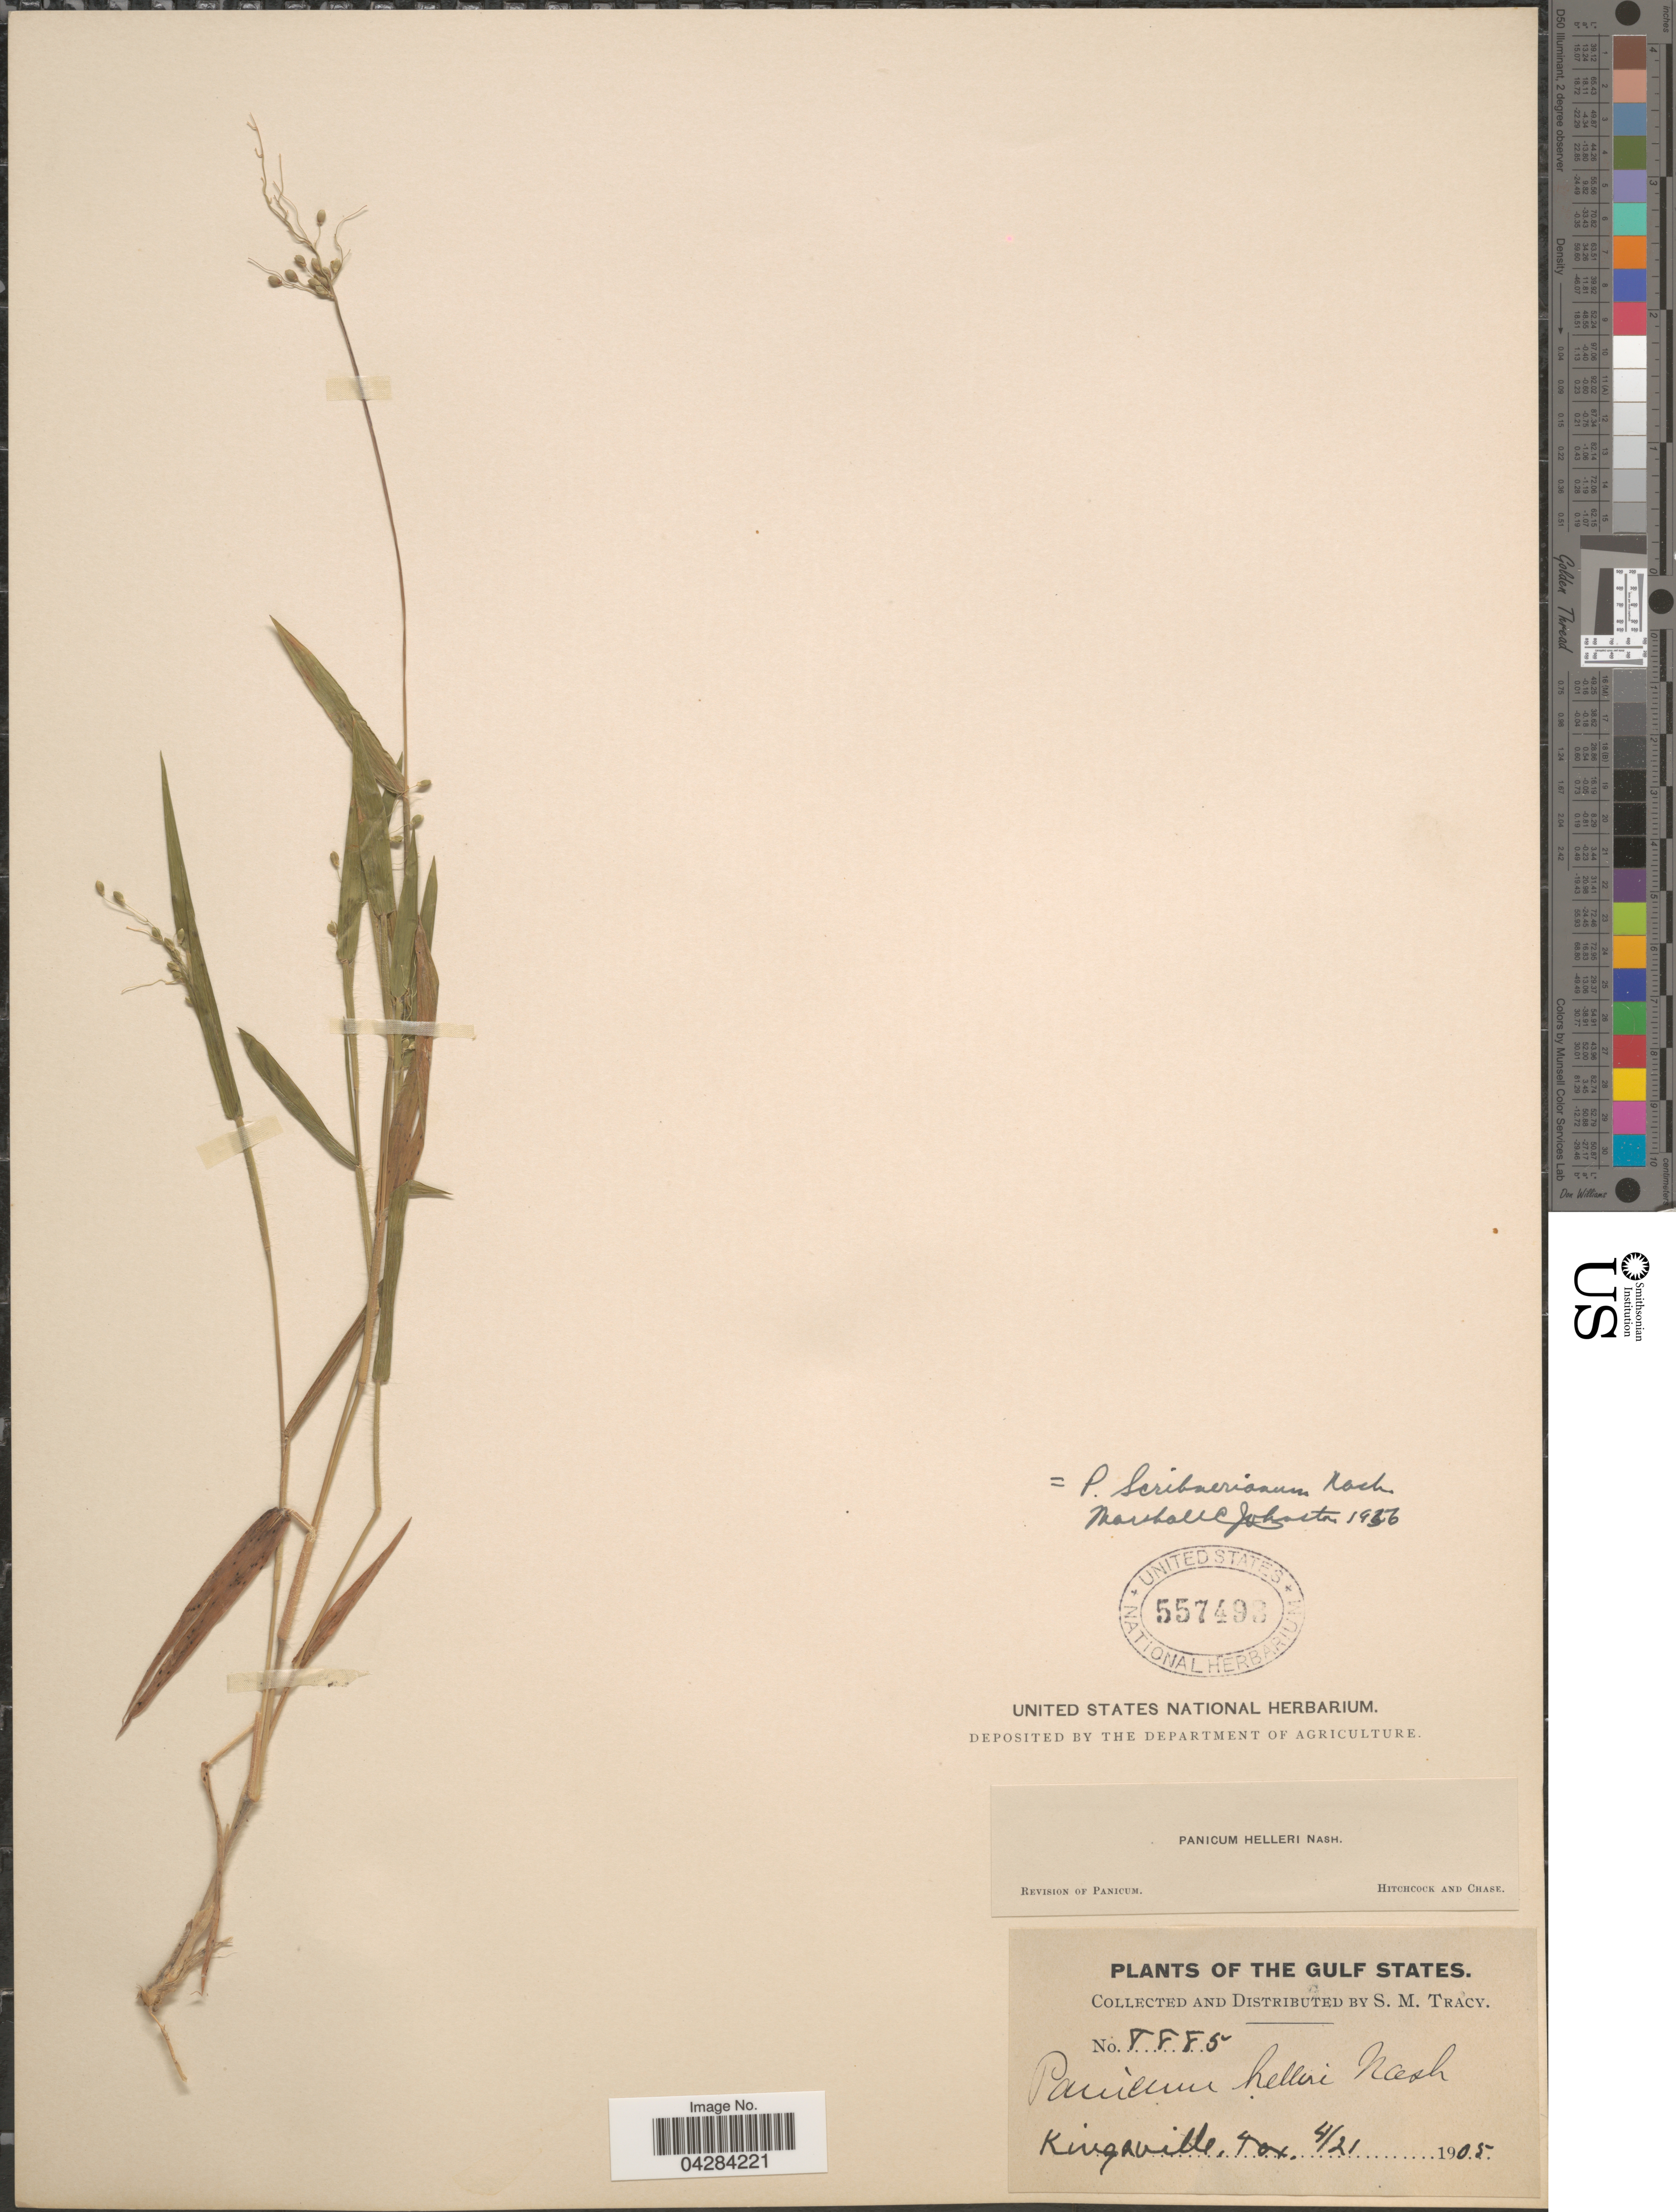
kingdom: Plantae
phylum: Tracheophyta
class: Liliopsida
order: Poales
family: Poaceae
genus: Dichanthelium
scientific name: Dichanthelium oligosanthes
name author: (Schult.) Gould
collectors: S. M. Tracy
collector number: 8885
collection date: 1905-04-21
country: United States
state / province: Texas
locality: The Gulf States. Kingsville.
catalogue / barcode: US 557493